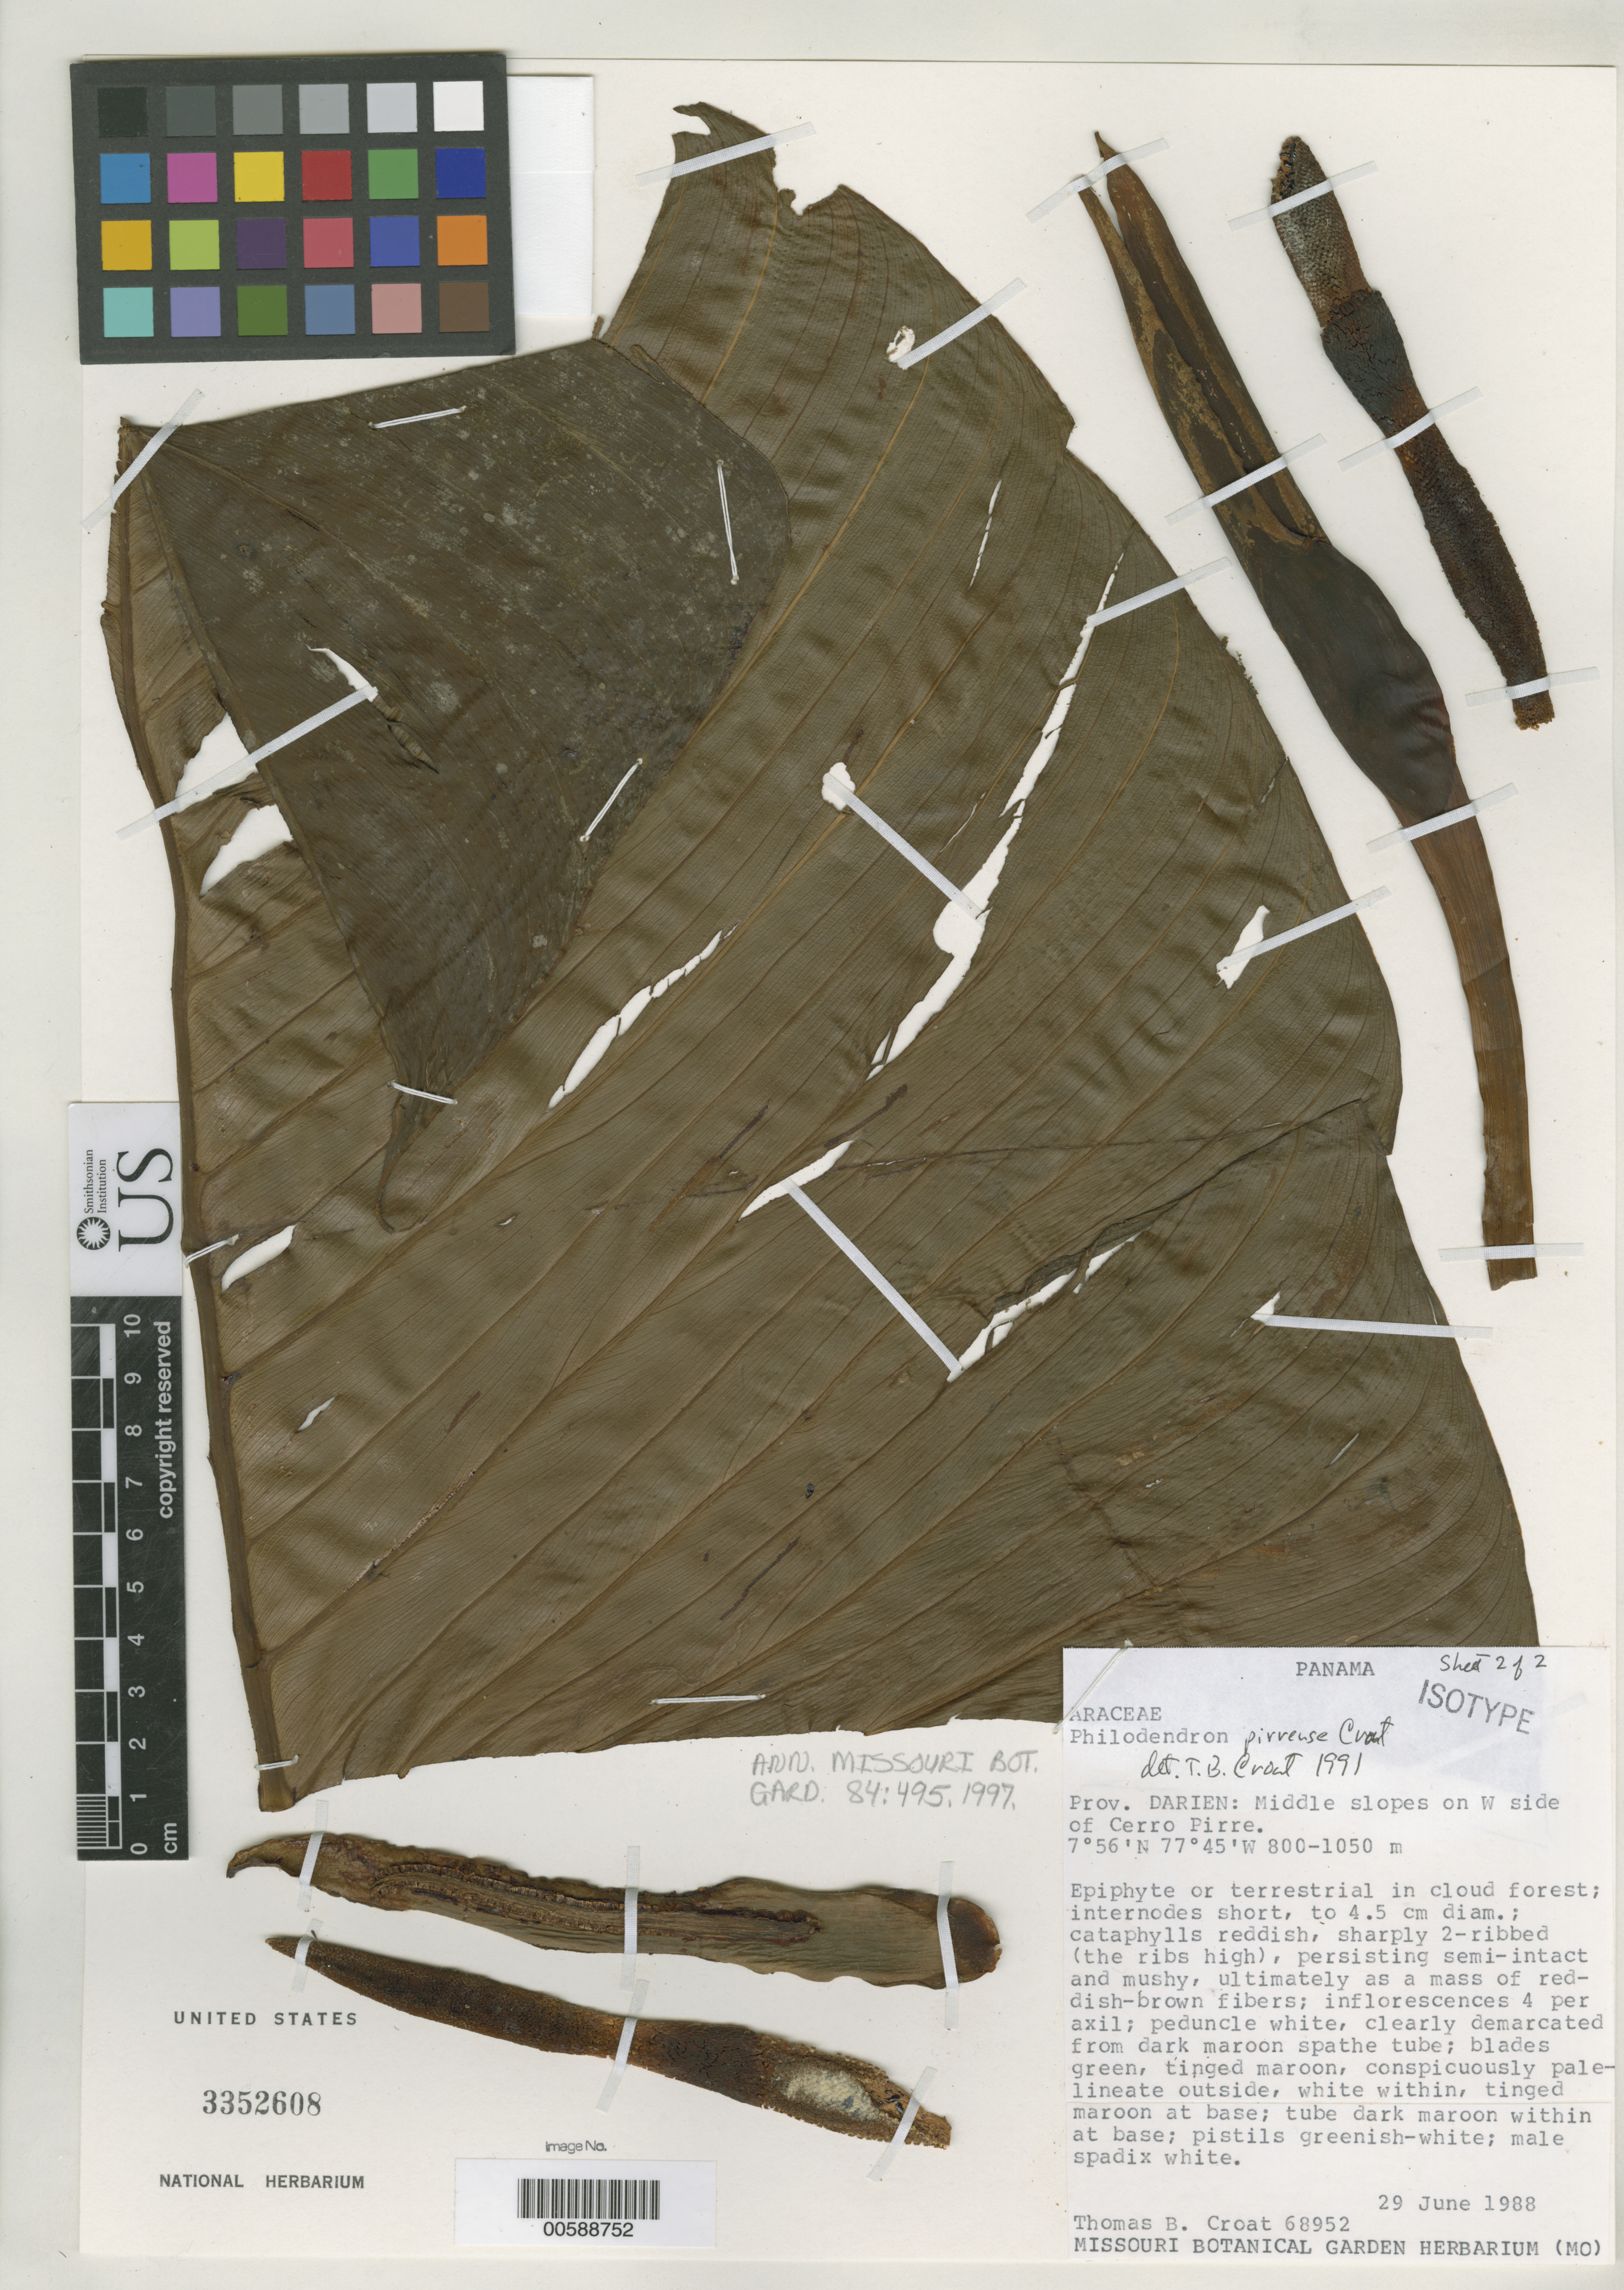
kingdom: Plantae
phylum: Tracheophyta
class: Liliopsida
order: Alismatales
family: Araceae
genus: Philodendron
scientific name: Philodendron pirrense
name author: Croat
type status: Isotype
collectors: T. B. Croat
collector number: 68952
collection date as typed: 29 Jun 1988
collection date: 1988-06-29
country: Panama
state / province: Darién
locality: Middle slopes on W side of Cerro Pirre.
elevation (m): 800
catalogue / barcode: US 3352608